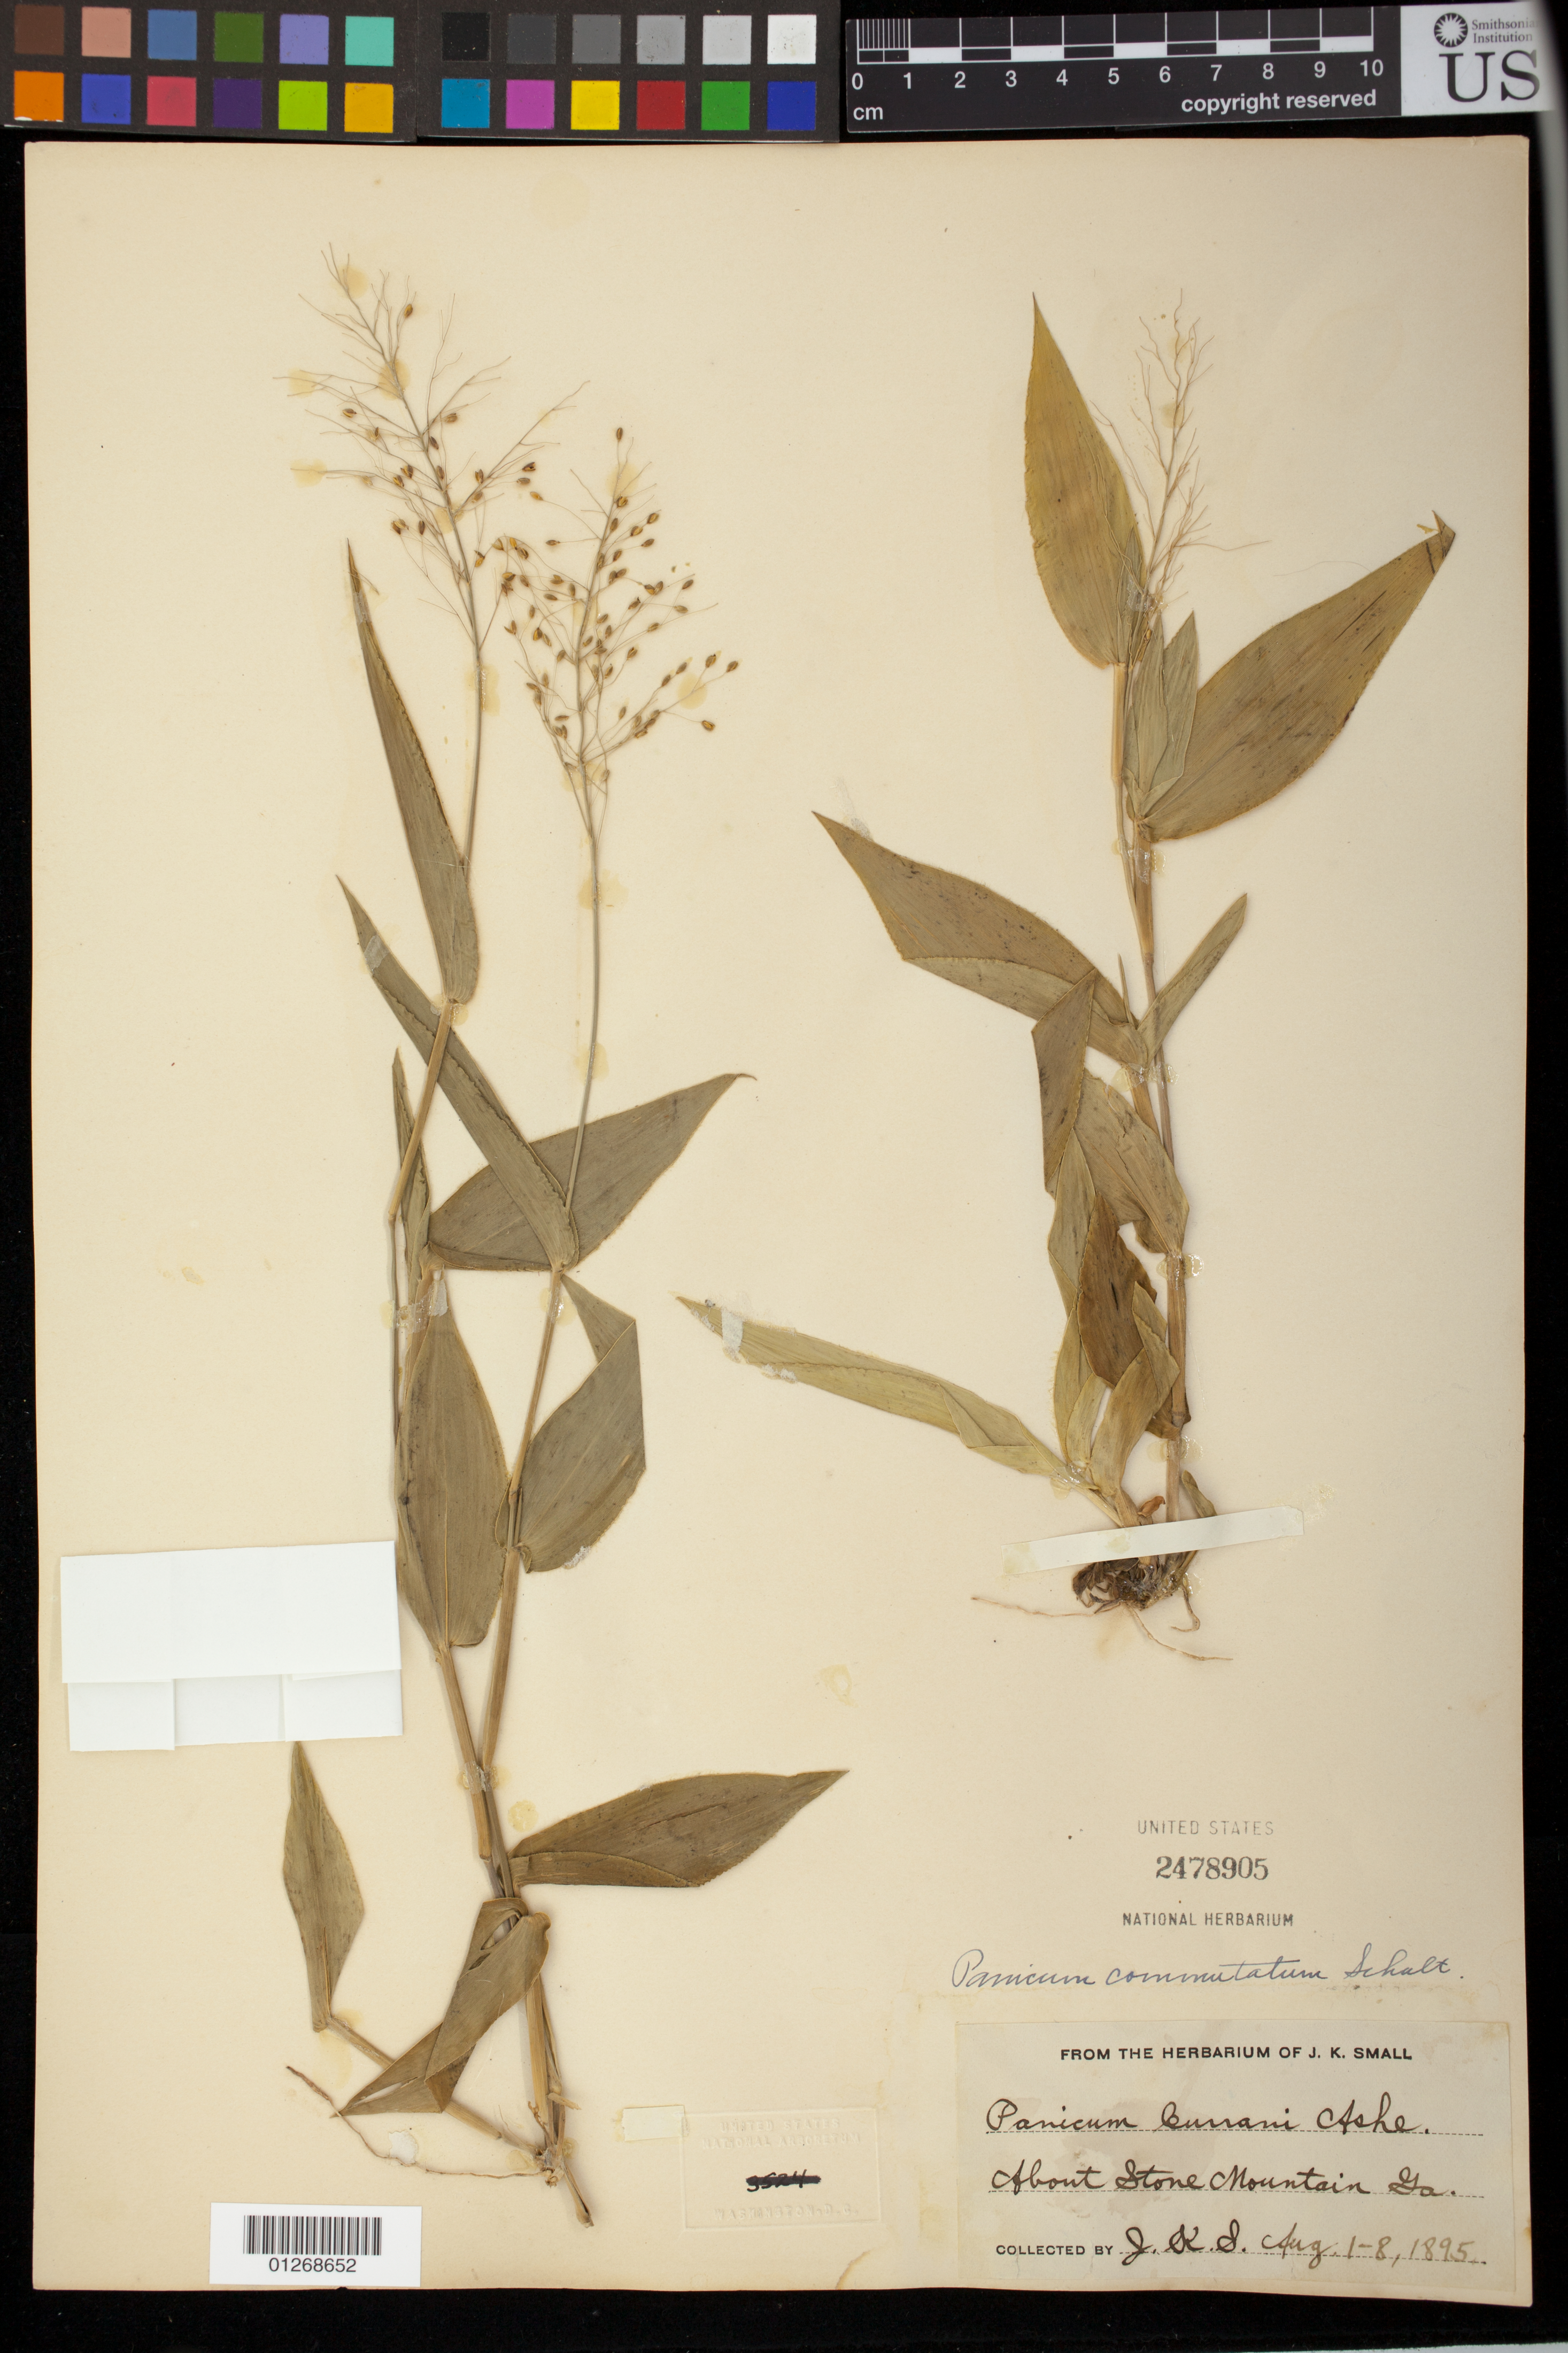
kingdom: Plantae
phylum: Tracheophyta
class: Liliopsida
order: Poales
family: Poaceae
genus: Panicum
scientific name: Panicum commelinifolium Ashe, nom. illeg.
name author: Ashe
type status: Possible Type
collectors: J. K. Small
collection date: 1895-08-01/1895-08-08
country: United States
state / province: Georgia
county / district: De Kalb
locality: About Stone Mountain Ga.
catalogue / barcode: US 2478905